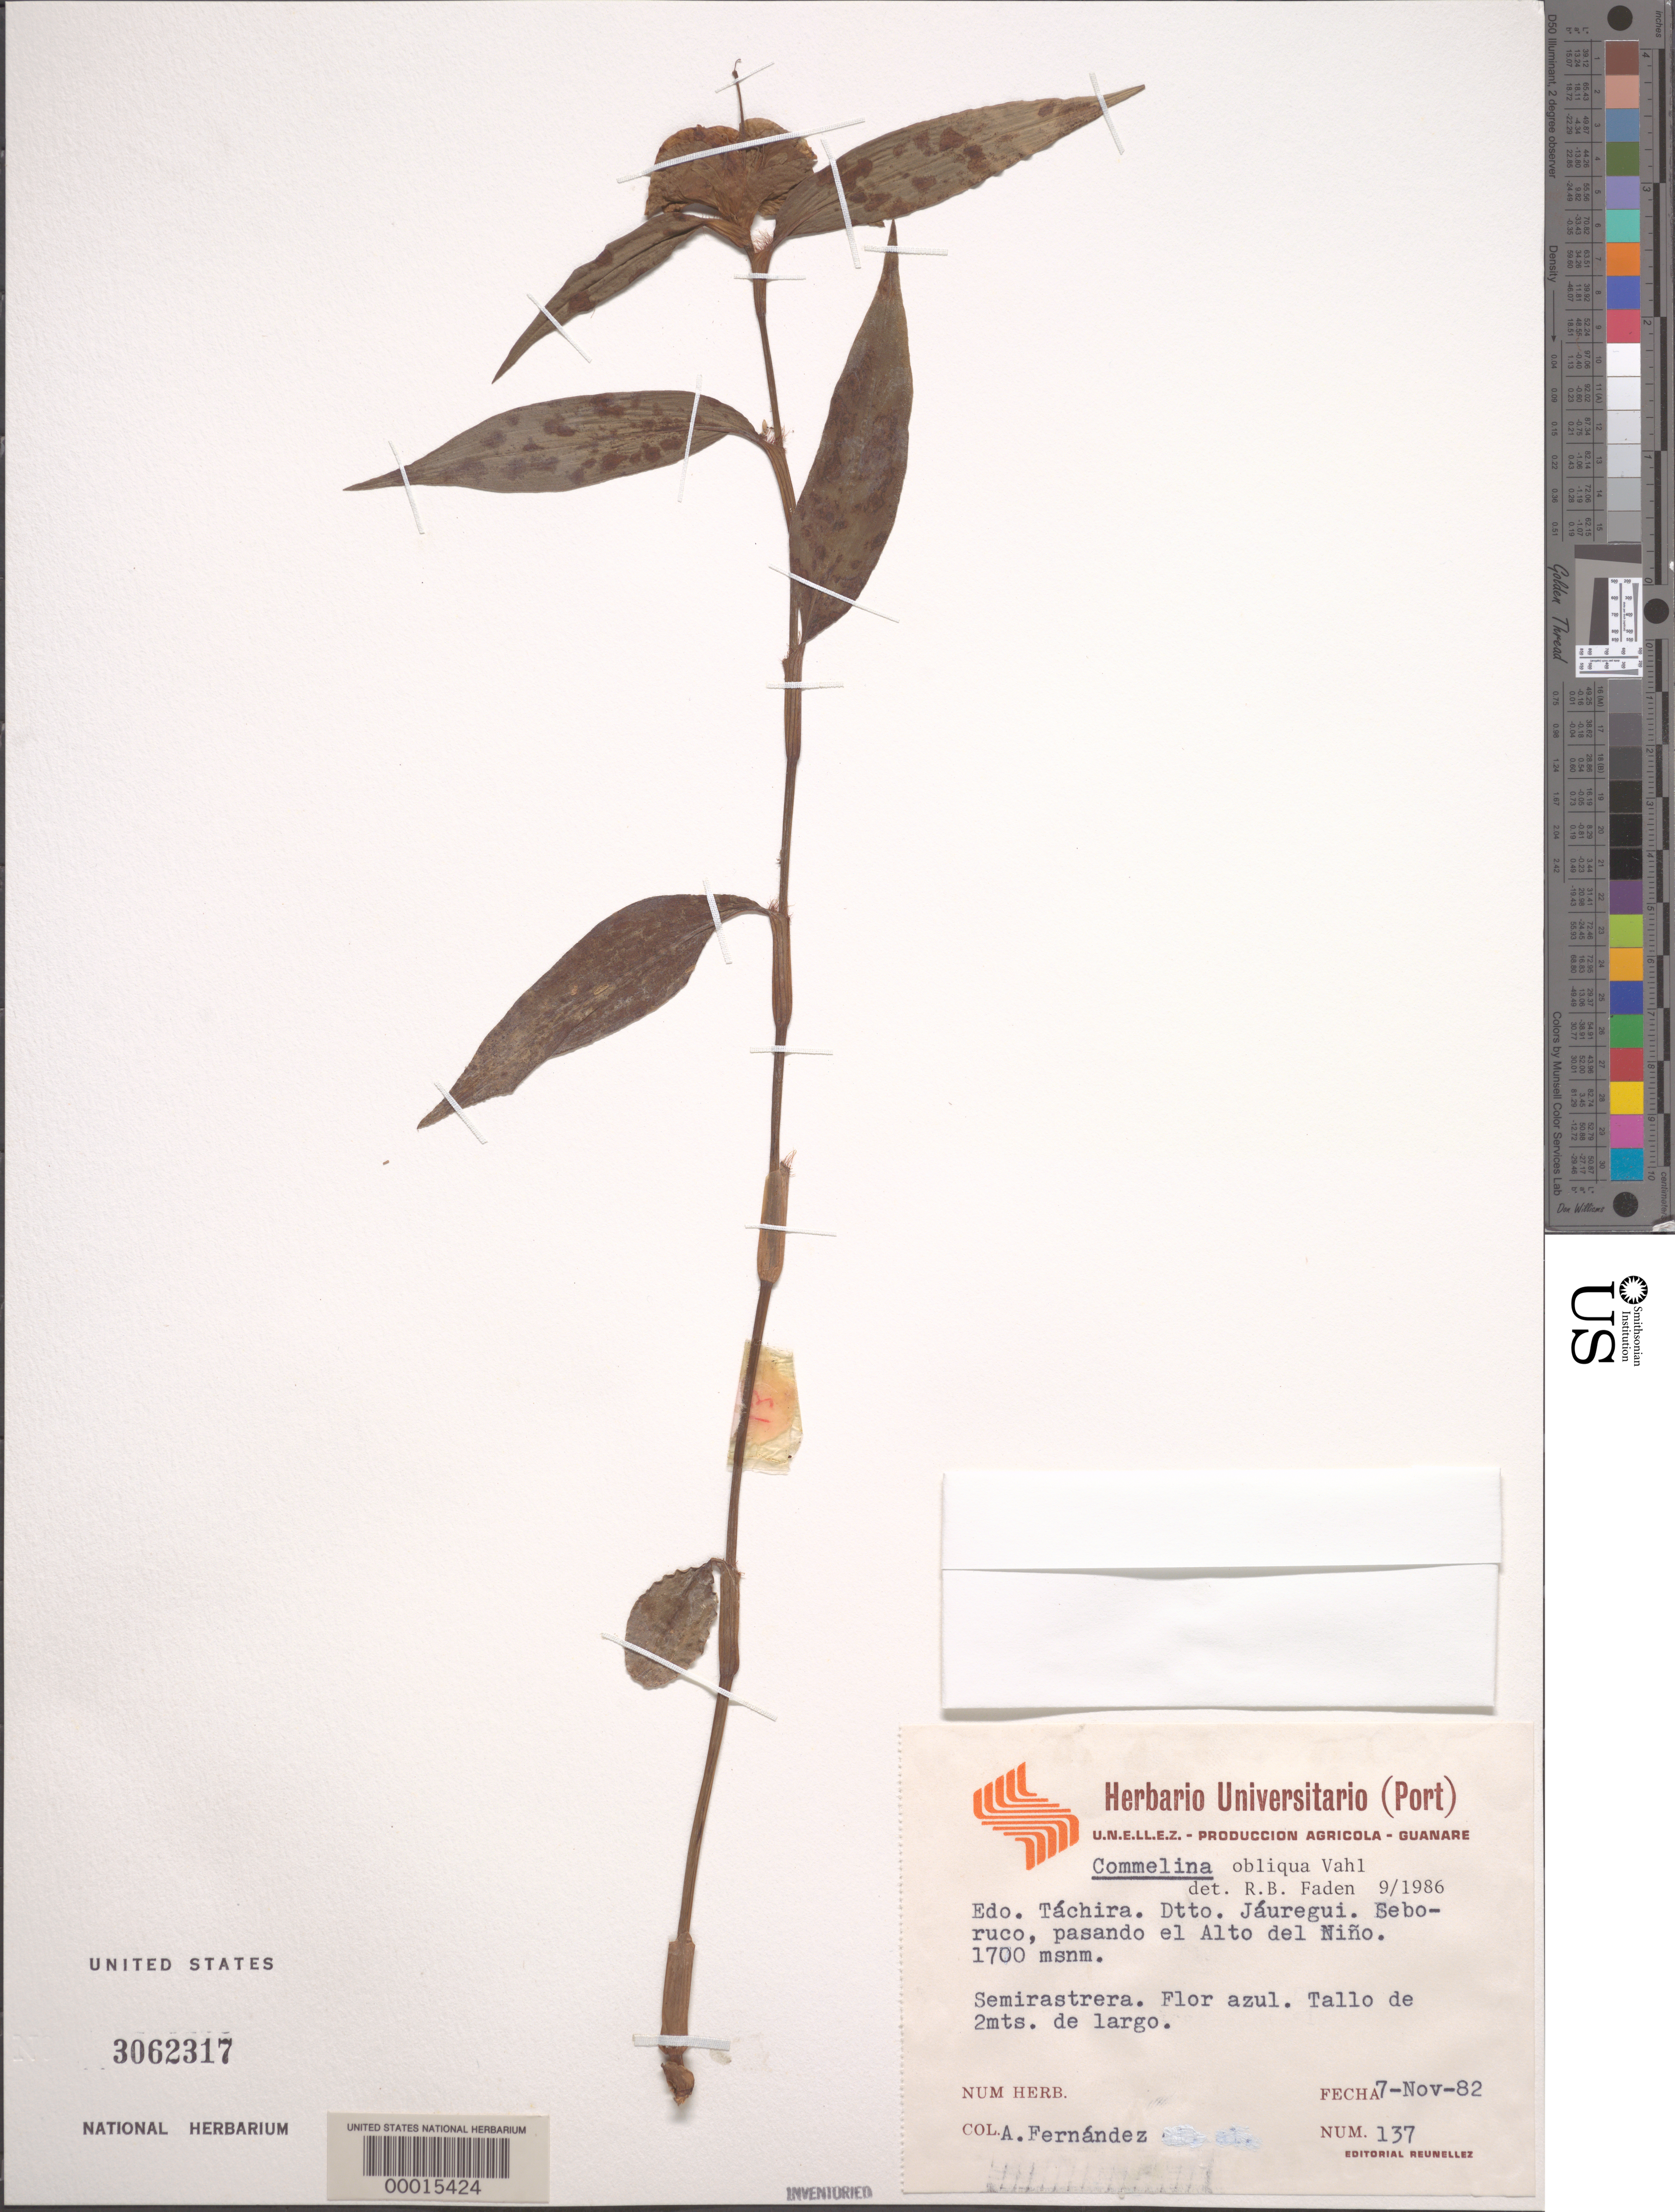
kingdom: Plantae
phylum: Tracheophyta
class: Liliopsida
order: Commelinales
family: Commelinaceae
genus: Commelina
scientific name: Commelina obliqua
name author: Vahl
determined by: Faden, Robert B., (US), Smithsonian Institution - National Museum of Natural History (UNITED STATES)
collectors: Á. Fernández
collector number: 137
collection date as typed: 07 Nov 1982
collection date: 1982-11-07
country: Venezuela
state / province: Tachira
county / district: Jauregui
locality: Seboruco; alto del nino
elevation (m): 1700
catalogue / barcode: US 3062317